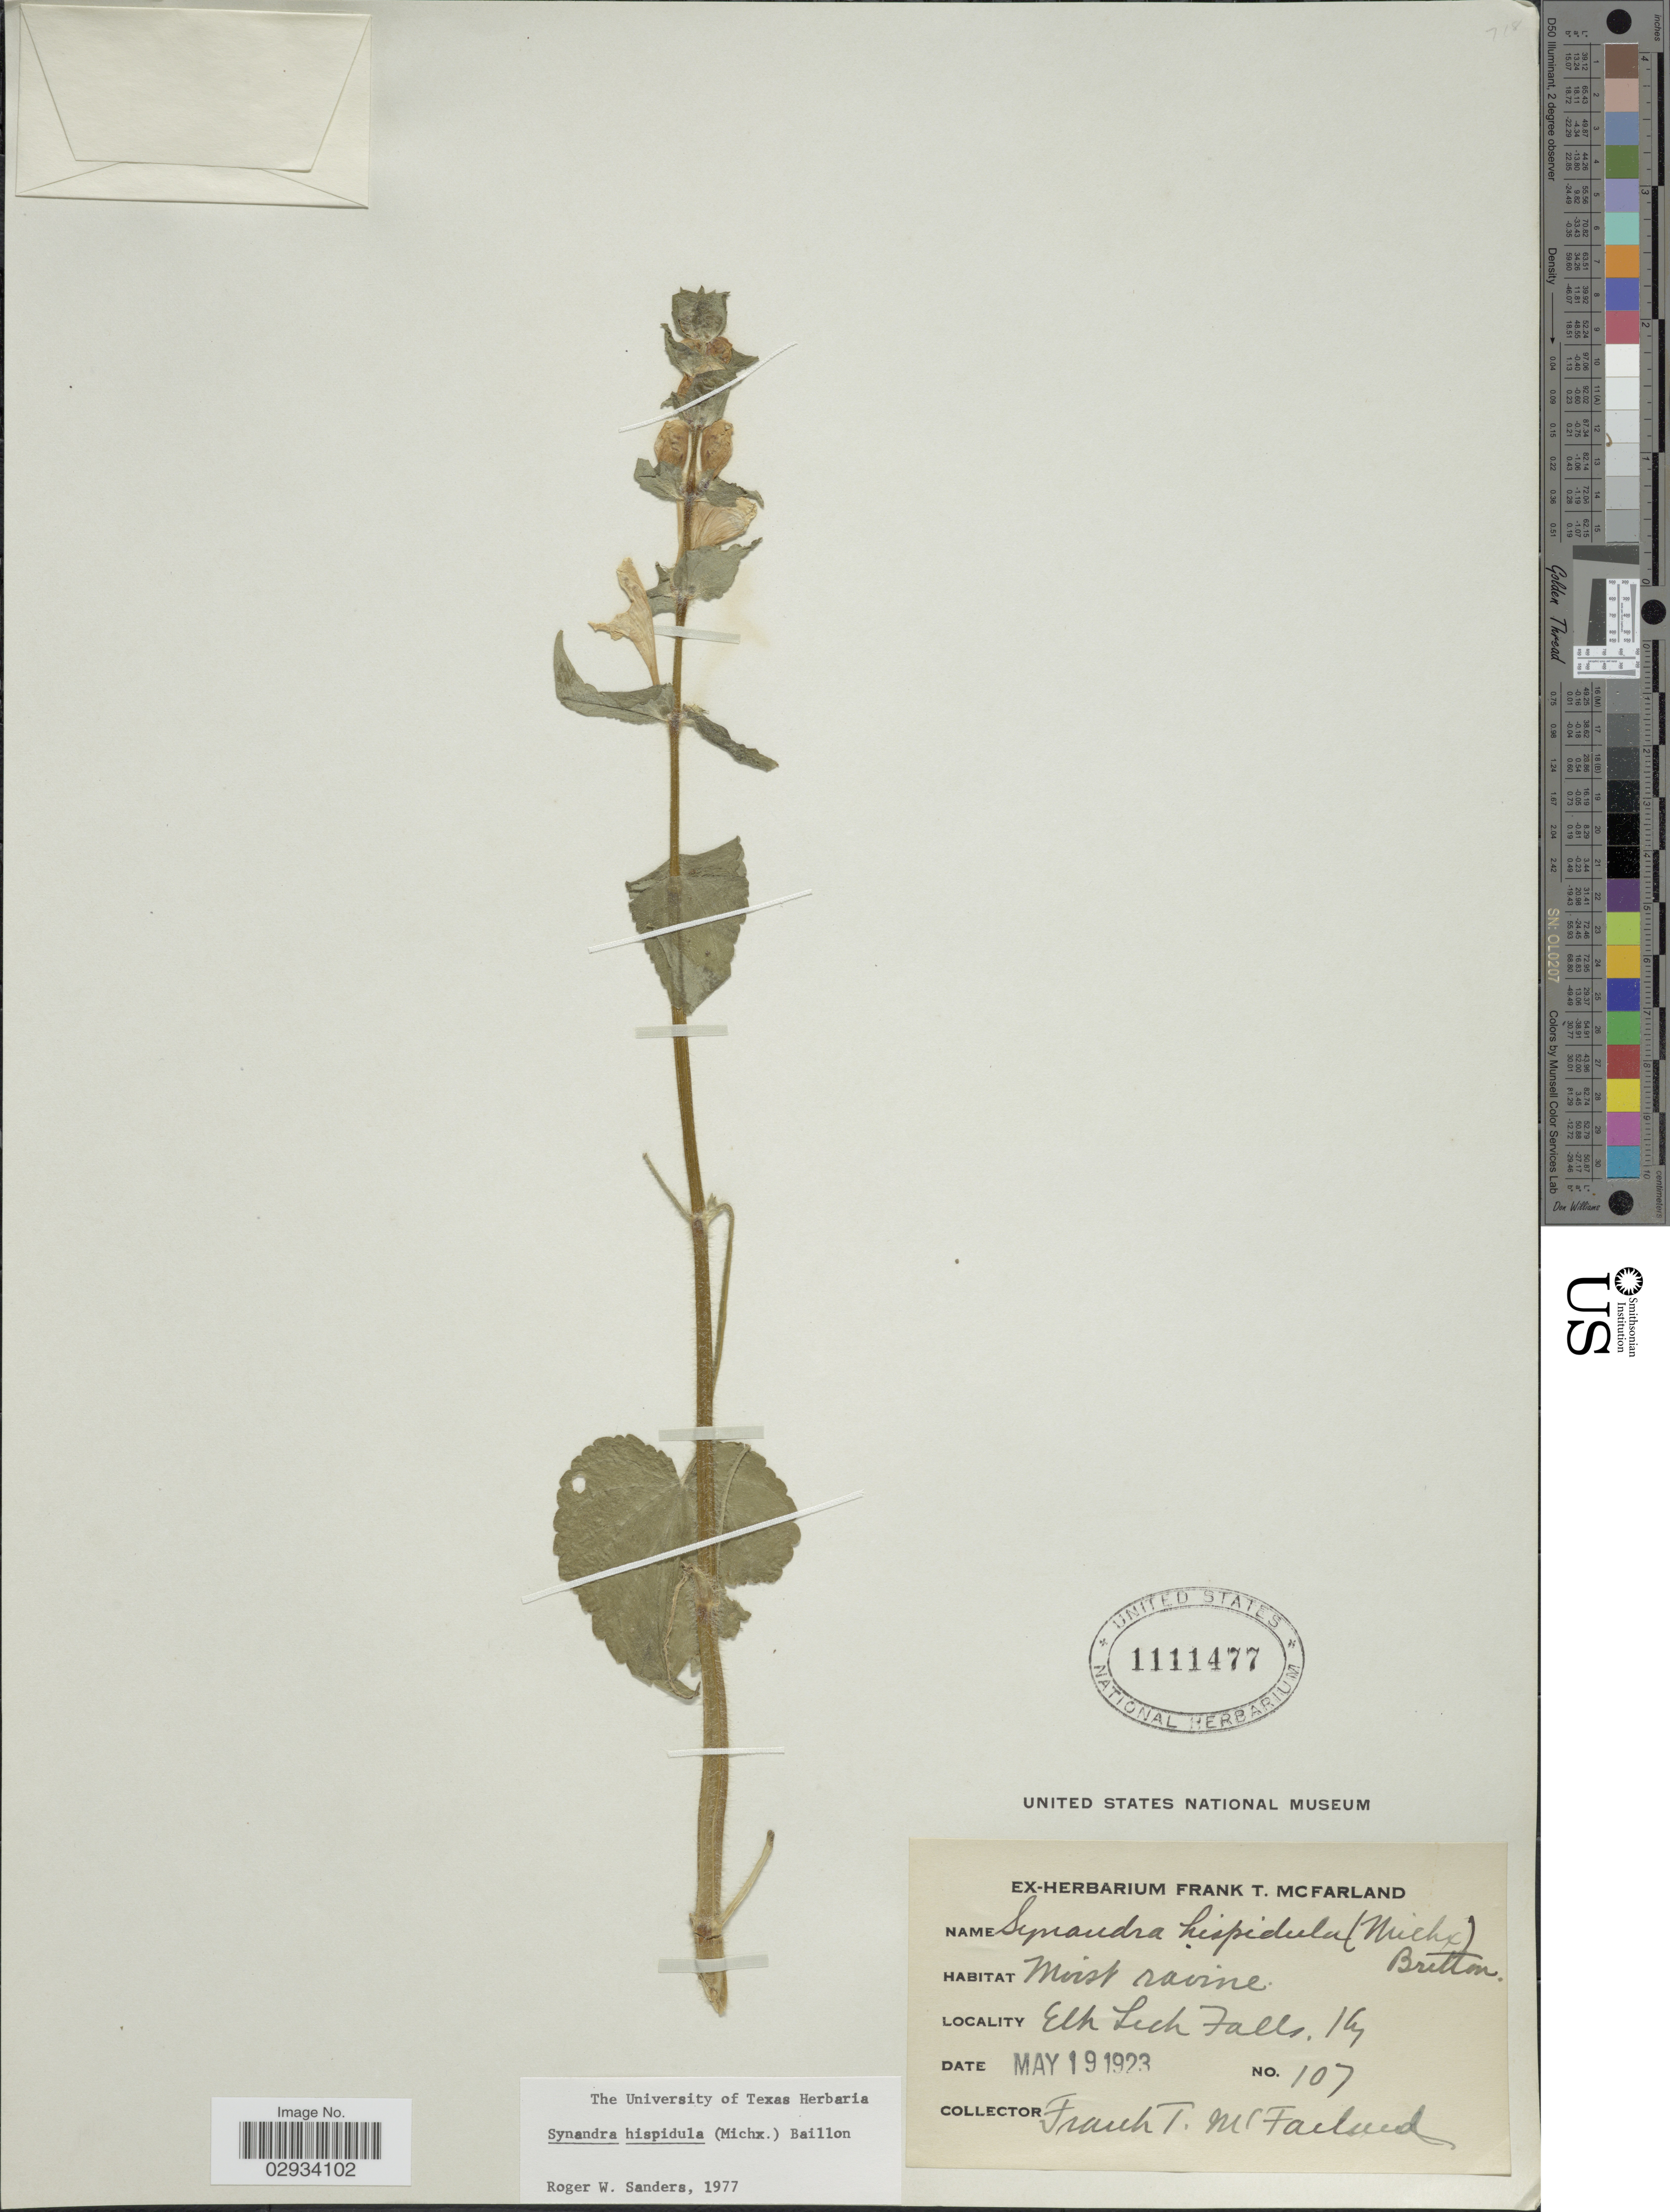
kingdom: Plantae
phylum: Tracheophyta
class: Magnoliopsida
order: Lamiales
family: Lamiaceae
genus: Synandra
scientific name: Synandra hispidula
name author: (Michx.) Baill.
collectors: F. McFarland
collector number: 107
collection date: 1923-05-19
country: United States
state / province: Kentucky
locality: Elk Lick Falls, Ky.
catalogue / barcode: US 1111477